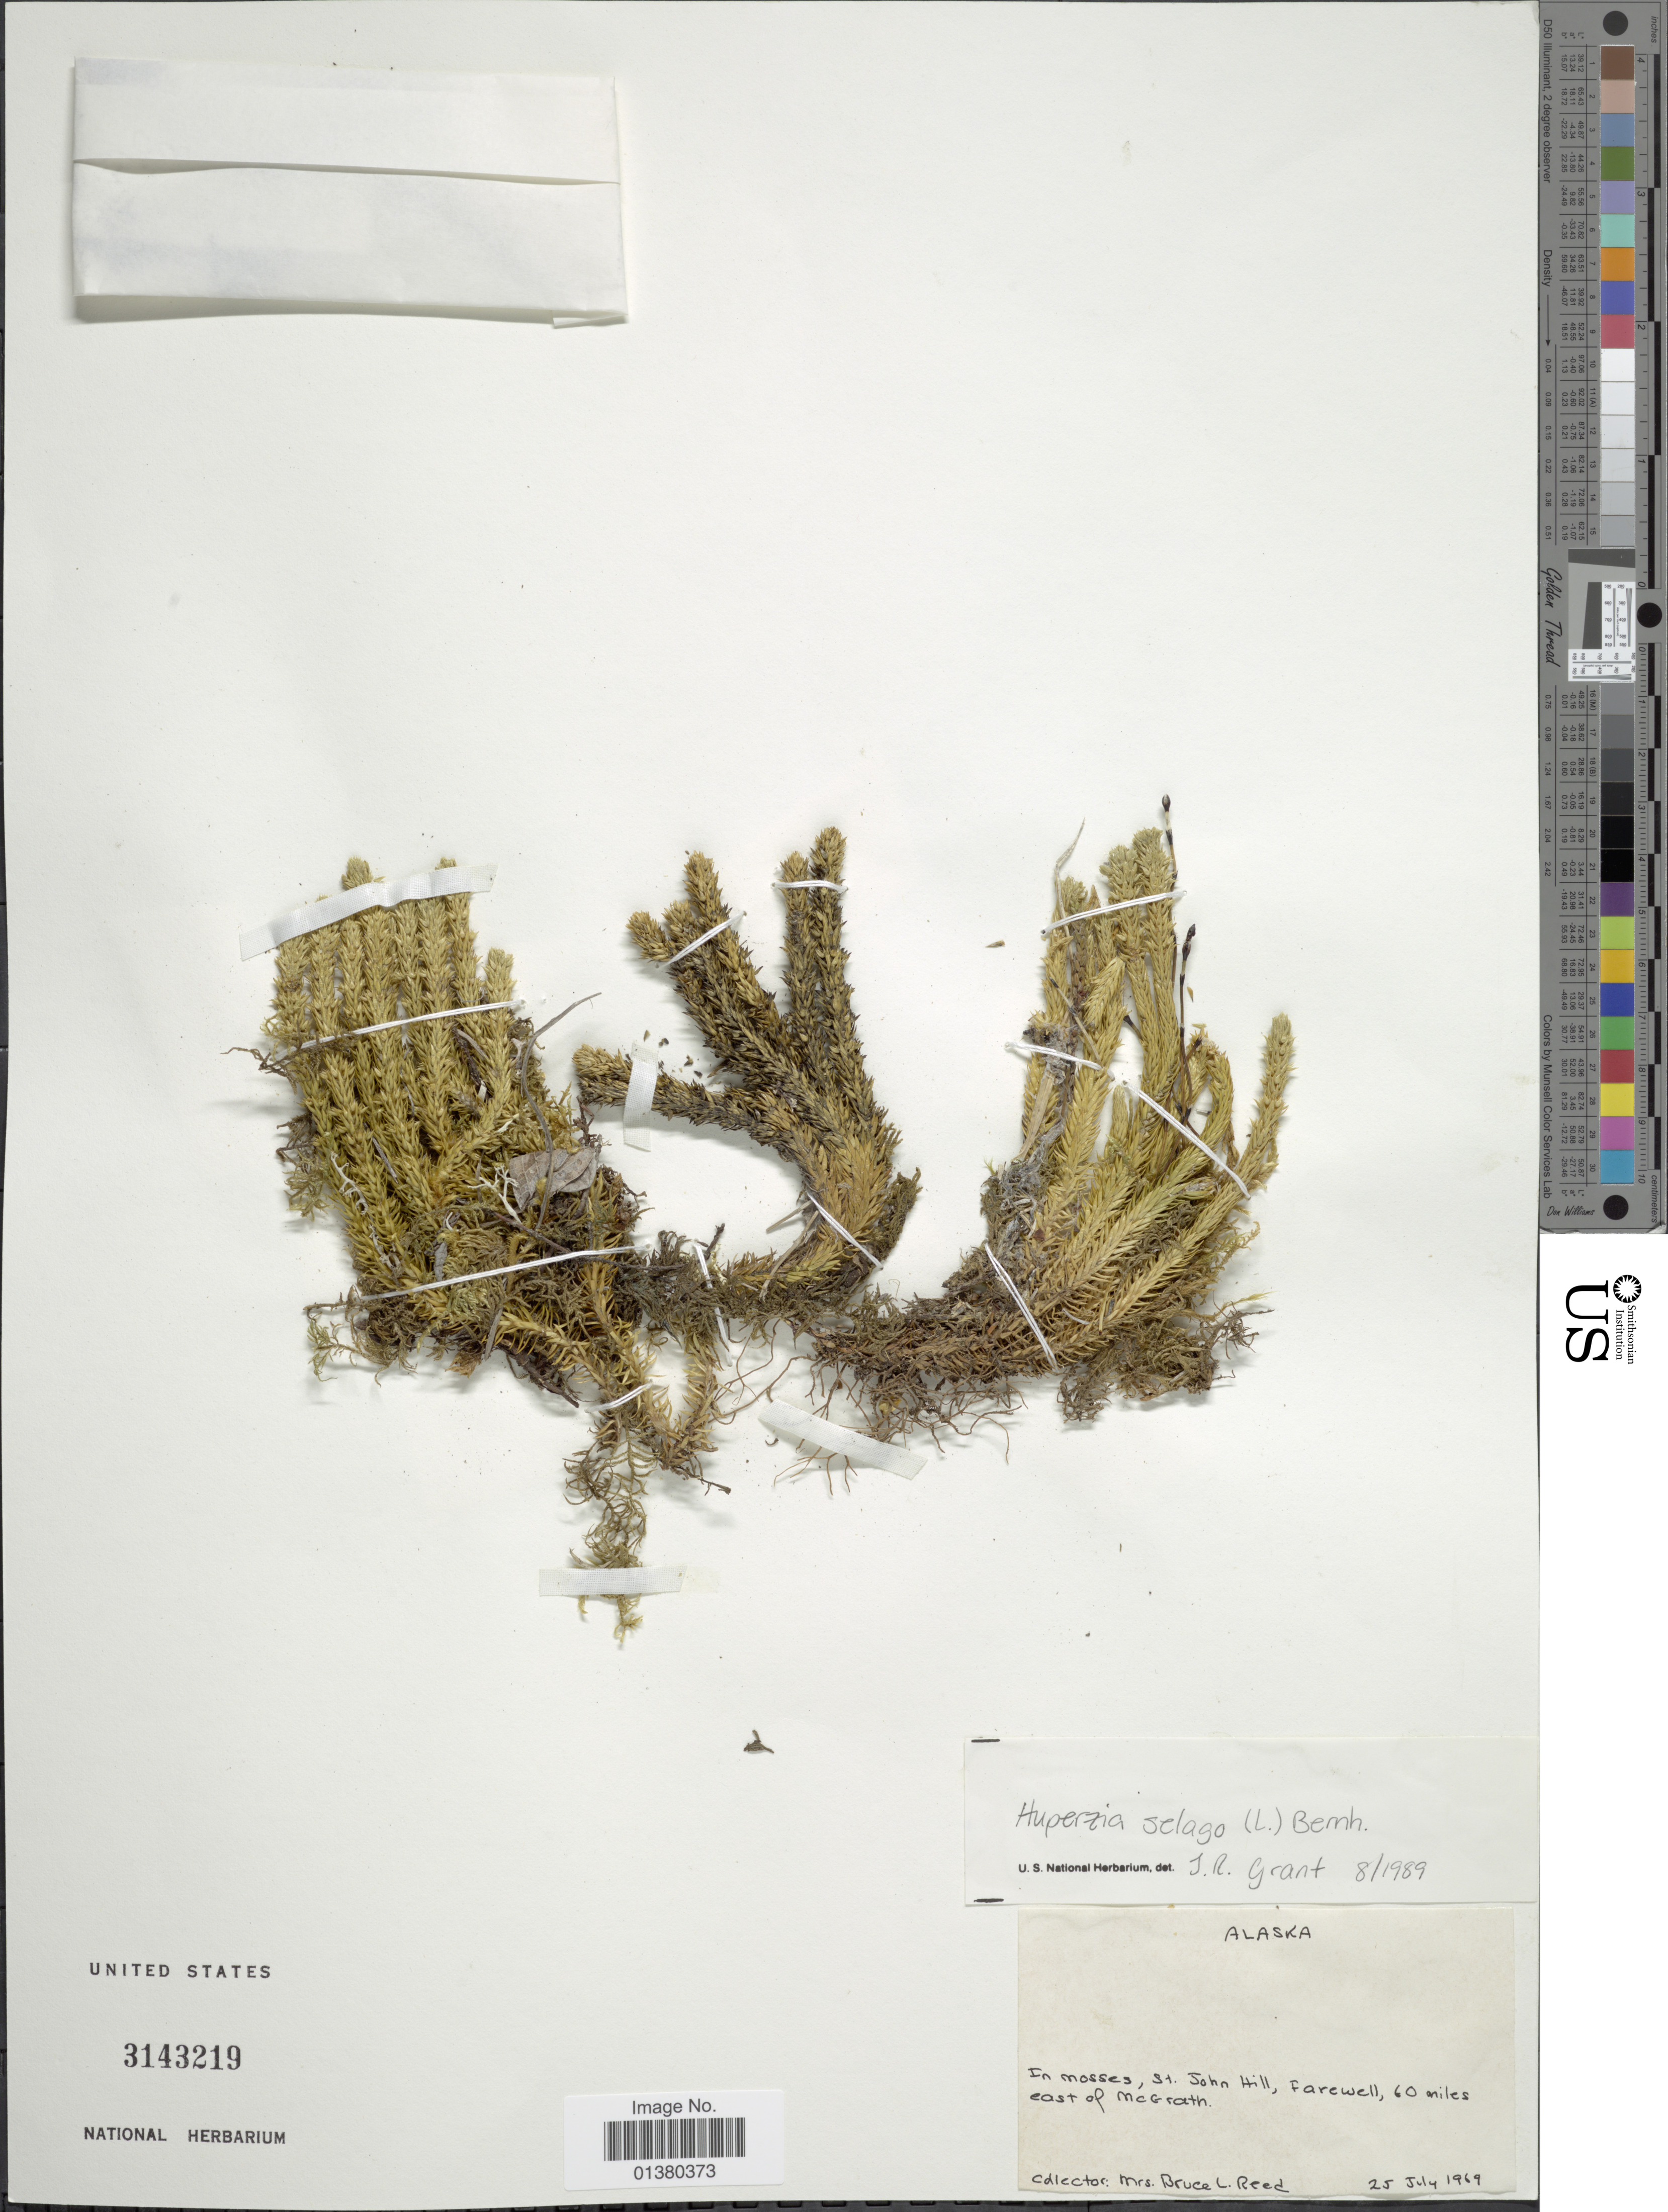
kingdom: Plantae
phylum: Tracheophyta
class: Lycopodiopsida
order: Lycopodiales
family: Lycopodiaceae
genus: Huperzia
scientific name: Huperzia selago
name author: (L.) Bernh. ex Schrank & Mart.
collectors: B. Reed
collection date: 1969-07-25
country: United States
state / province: Alaska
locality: In mosses, St. John Hill, Farewell, 60 miles east of McGrath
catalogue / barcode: US 3143219